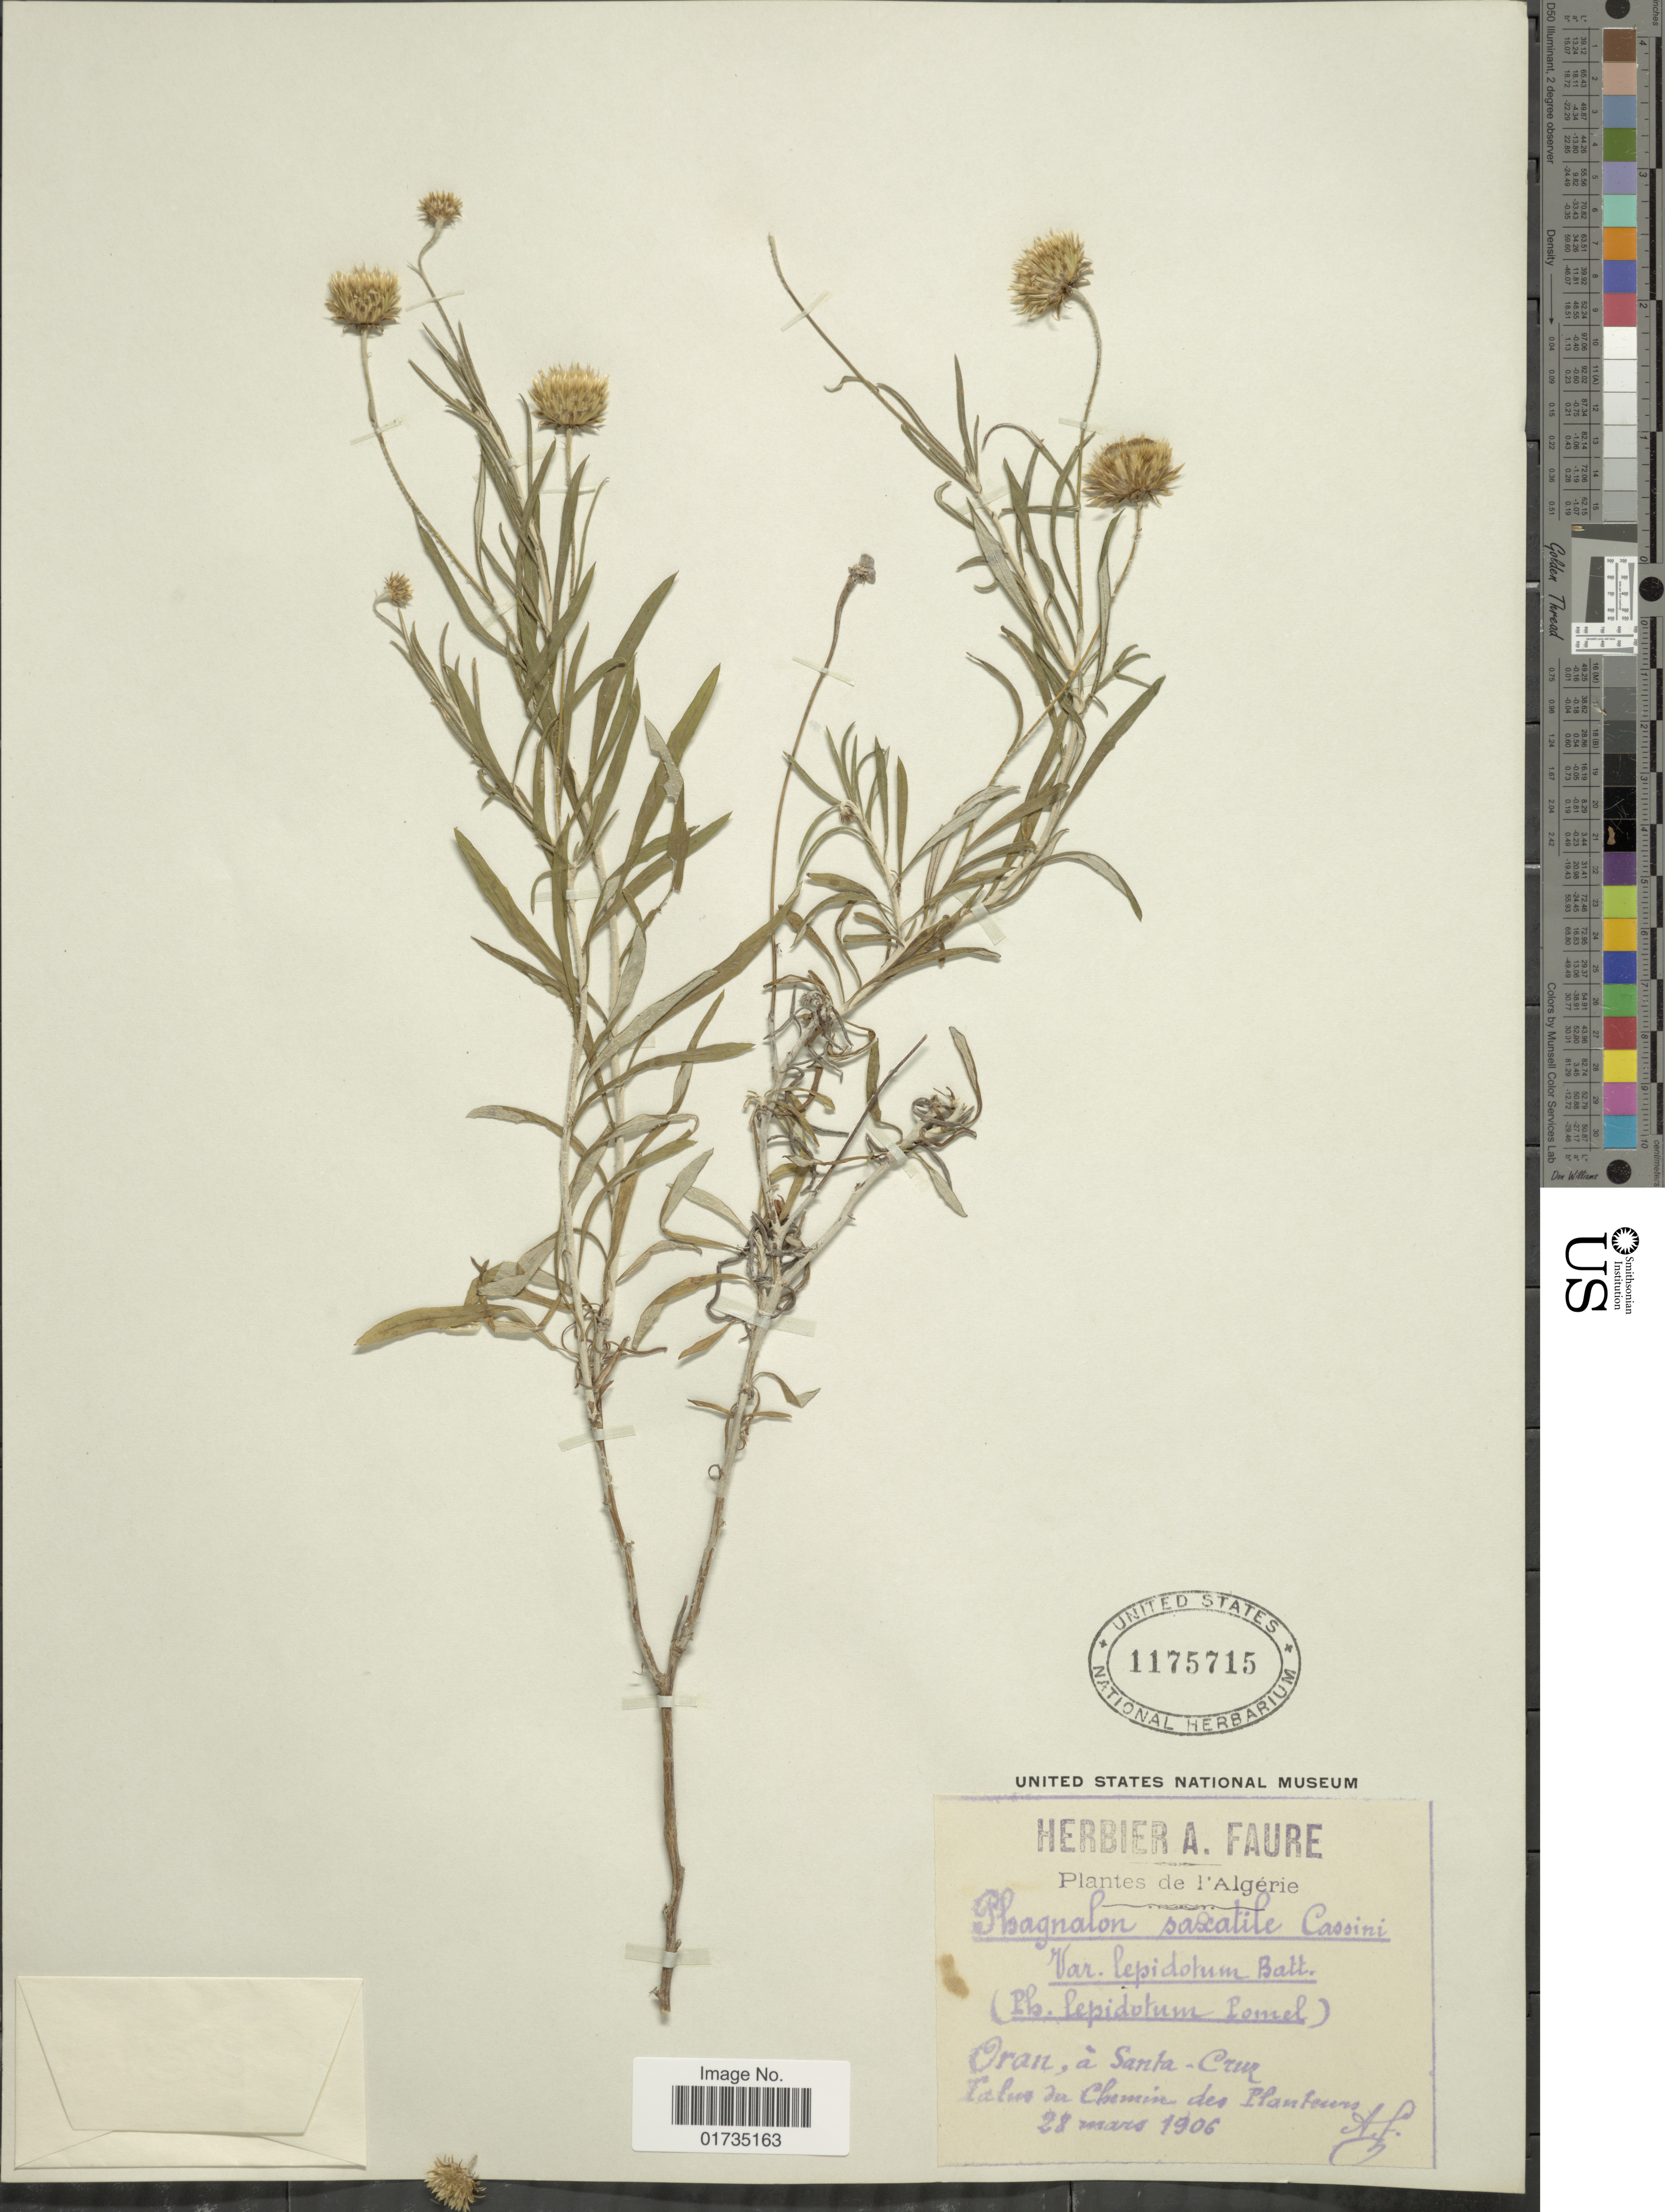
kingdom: Plantae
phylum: Tracheophyta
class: Magnoliopsida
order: Asterales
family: Asteraceae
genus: Phagnalon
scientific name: Phagnalon saxatile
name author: Cass.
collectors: A. Faure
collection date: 1906-03-28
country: Algeria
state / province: Oran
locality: Algerie. Oran, a Santa-Cruz. Talus du Chimin des Planteurs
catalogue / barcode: US 1175715